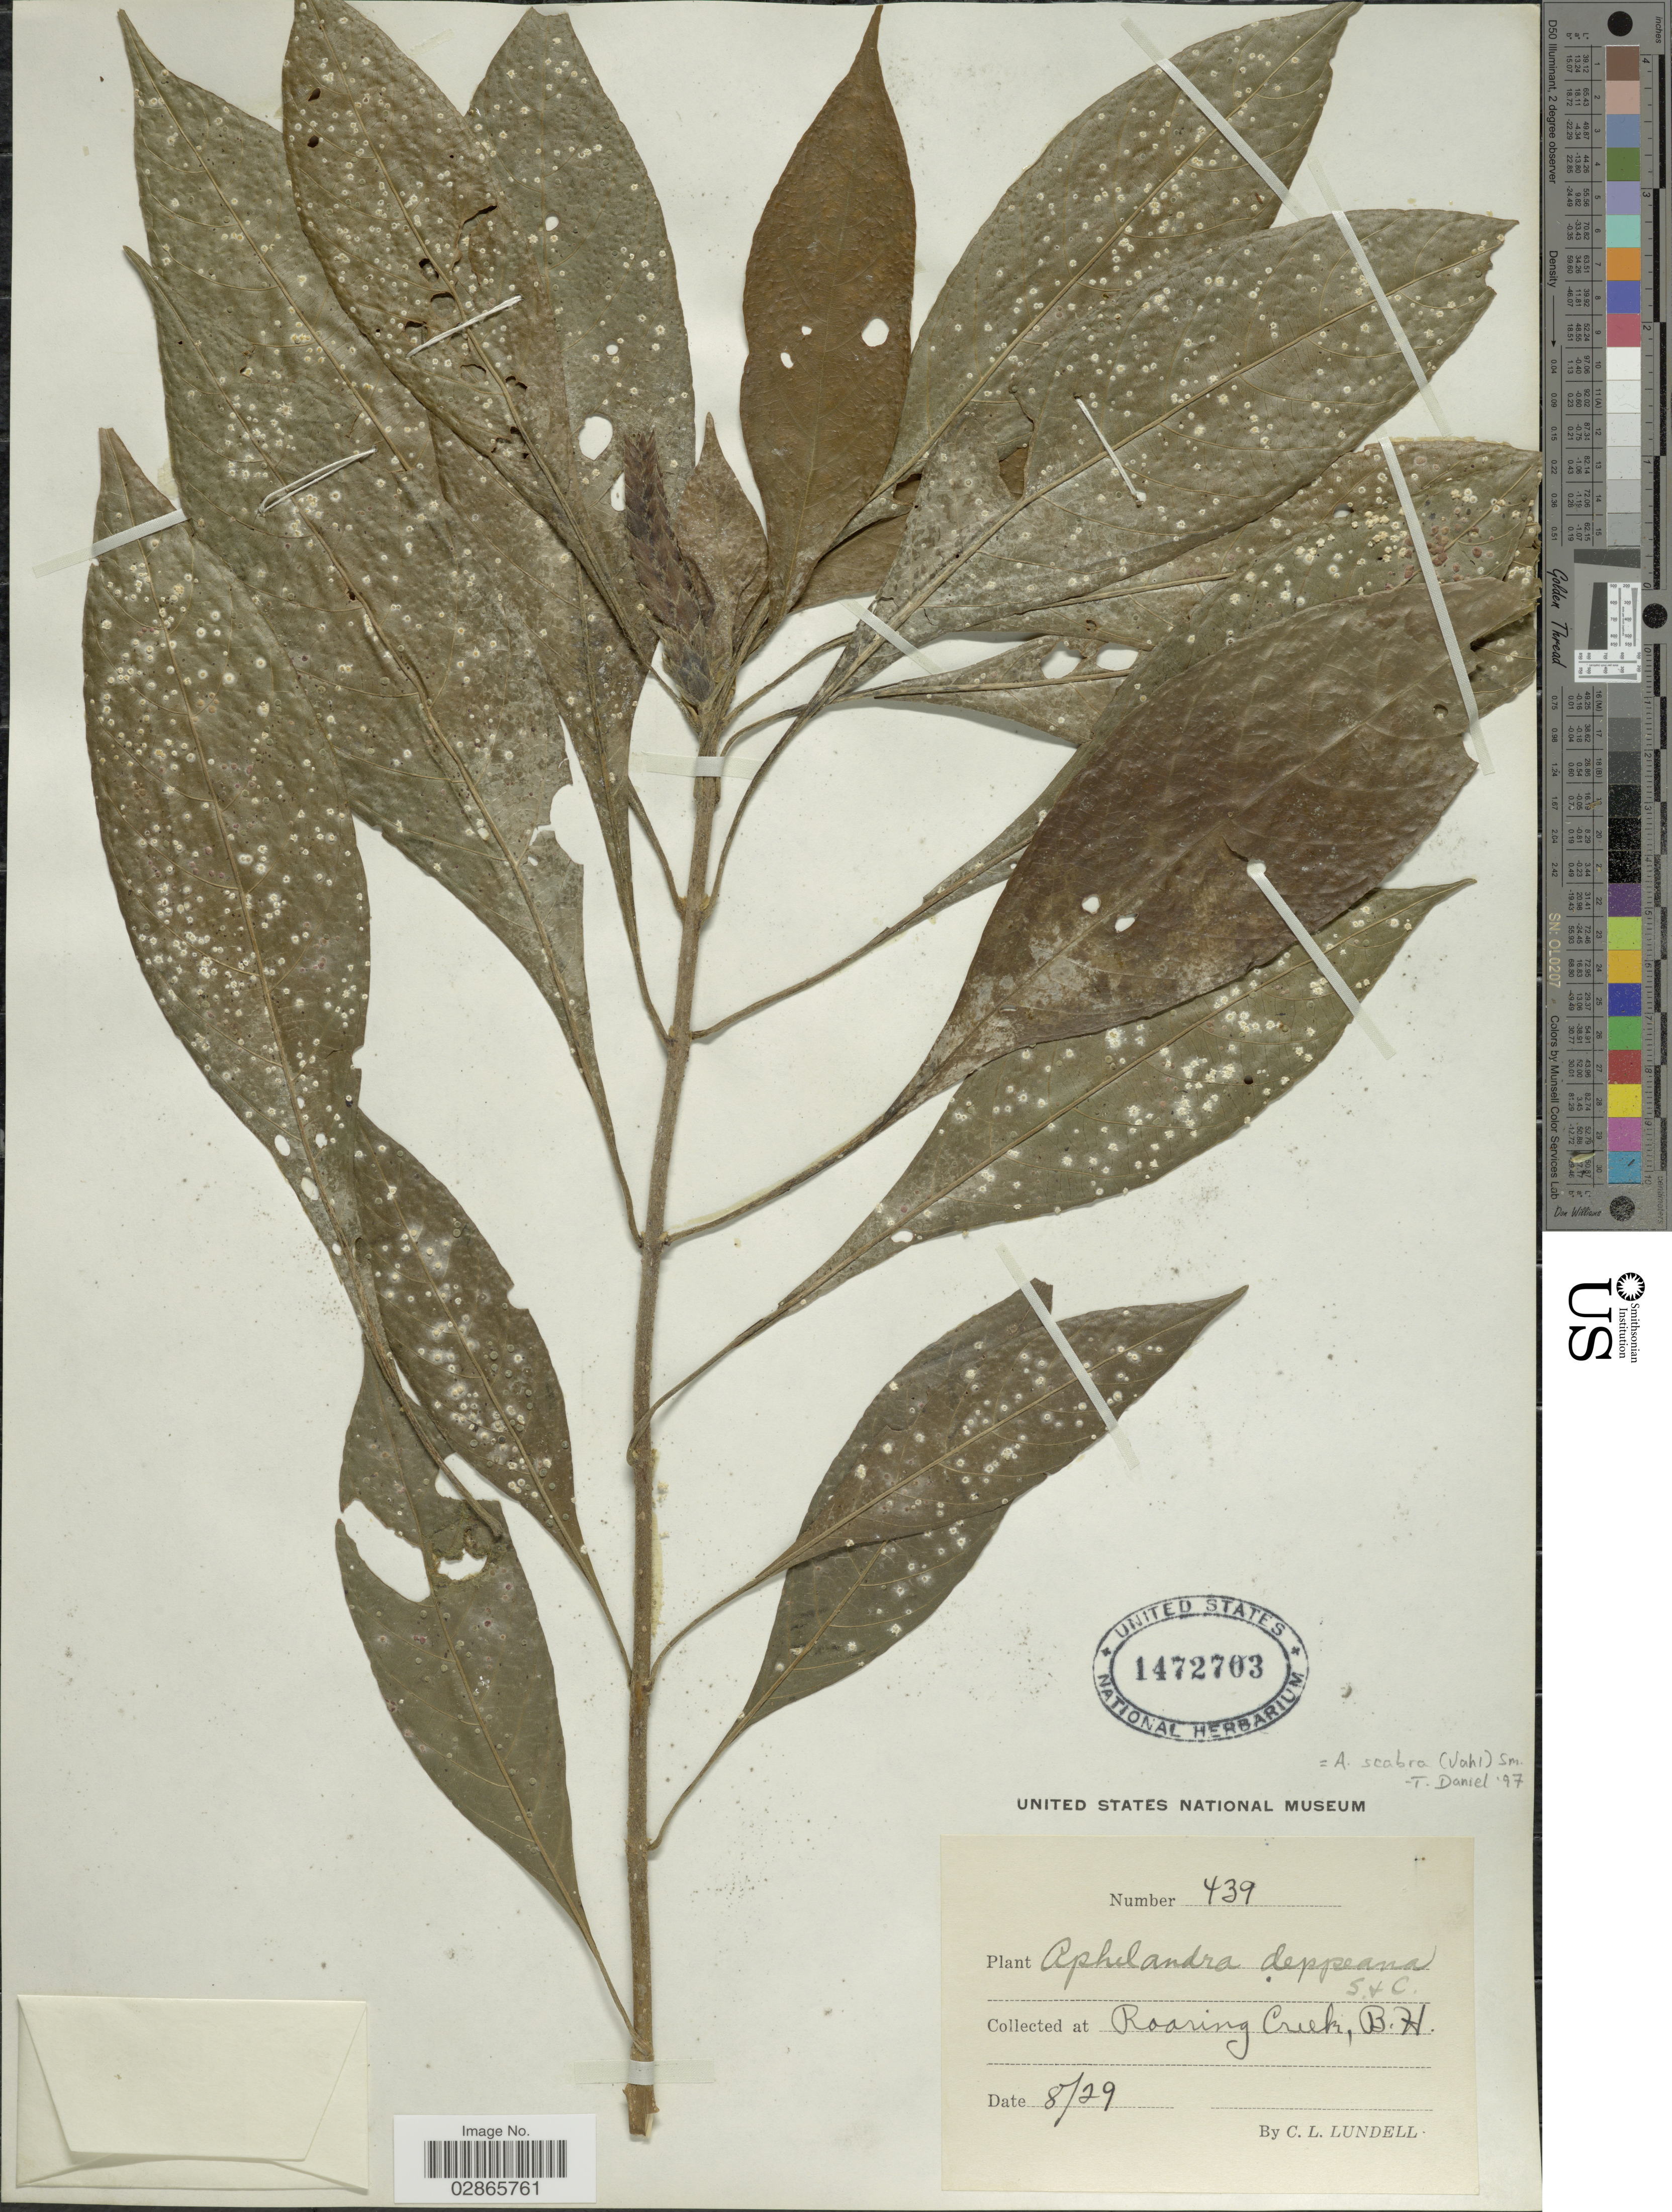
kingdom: Plantae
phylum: Tracheophyta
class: Magnoliopsida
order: Lamiales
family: Acanthaceae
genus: Aphelandra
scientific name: Aphelandra deppeana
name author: Schltdl. & Cham.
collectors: C. L. Lundell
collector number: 439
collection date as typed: Transcribed d/m/y: /8/29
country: Belize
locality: B.H. Roaring Creek.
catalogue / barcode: US 1472703